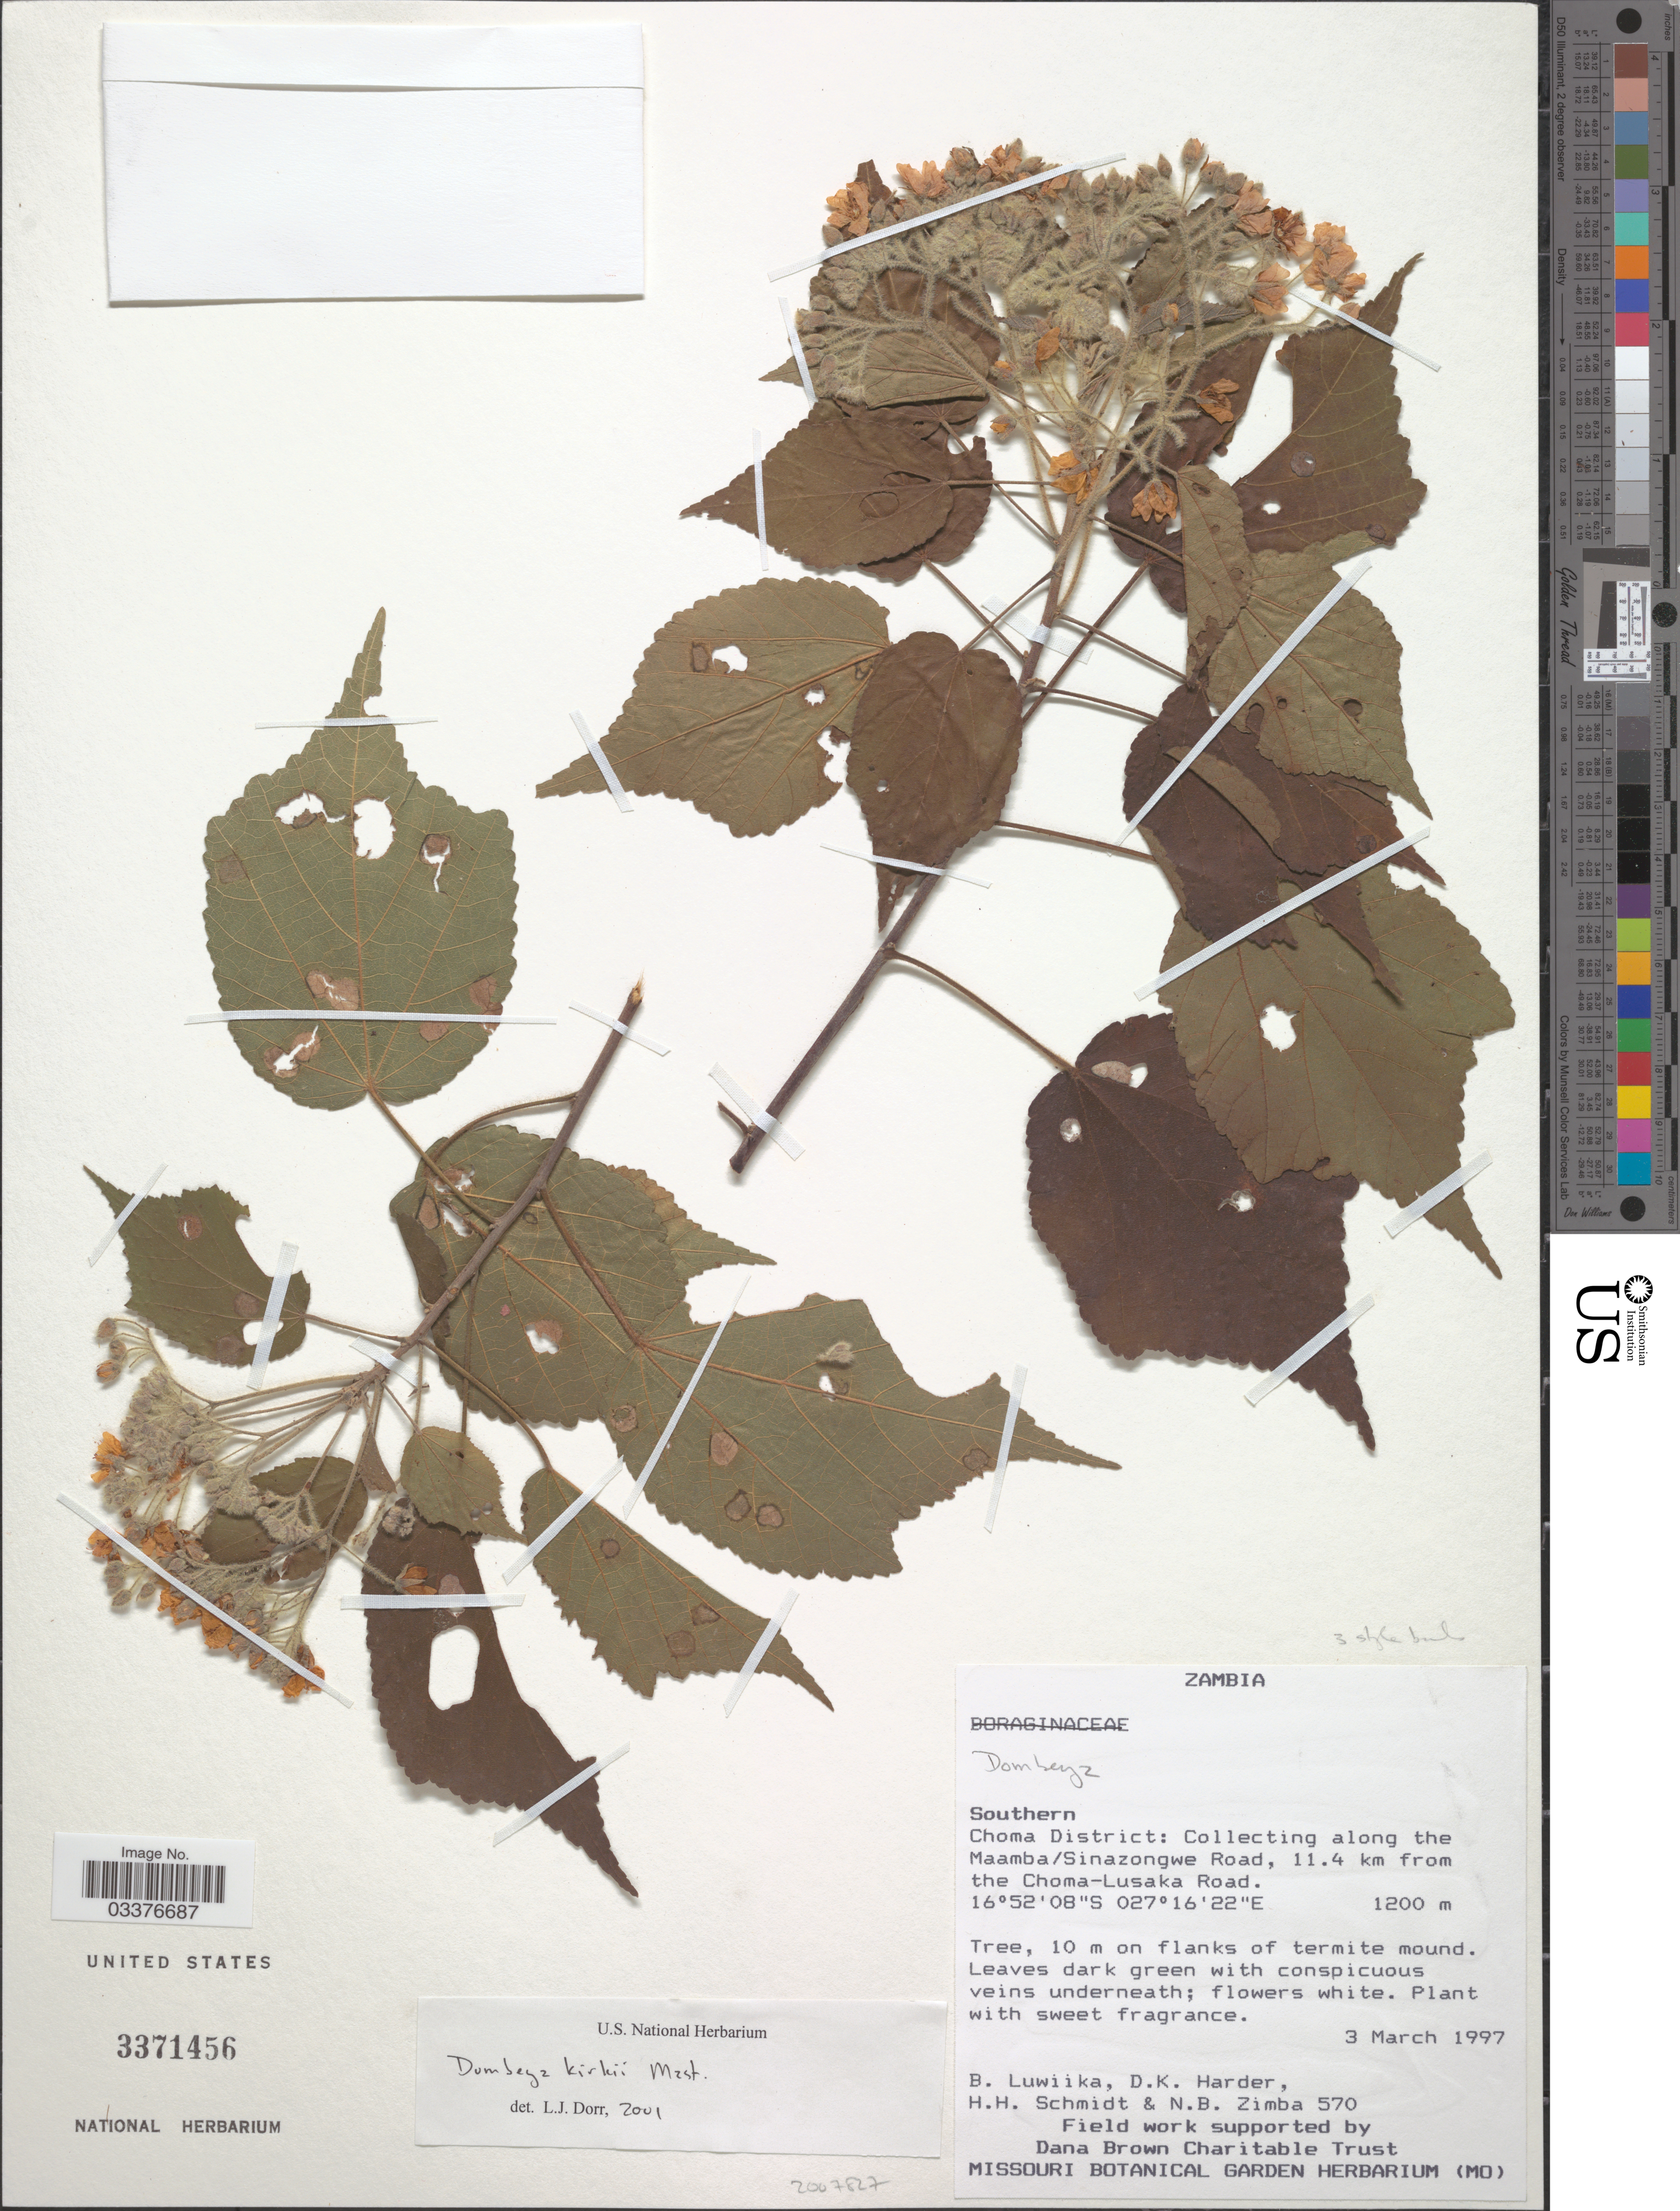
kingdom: Plantae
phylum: Tracheophyta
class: Magnoliopsida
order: Malvales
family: Malvaceae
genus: Dombeya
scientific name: Dombeya kirkii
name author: Mast.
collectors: B. Luwiika, D. Harder, H. H. Schmidt & N. B. Zimba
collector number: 570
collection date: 1997-03-03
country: Zambia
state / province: Southern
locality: Choma District: Collecting along the Maamba/Sinazongwe Road, 11.4 km from the Choma-Lusaka Road.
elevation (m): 1200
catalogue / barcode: US 3371456